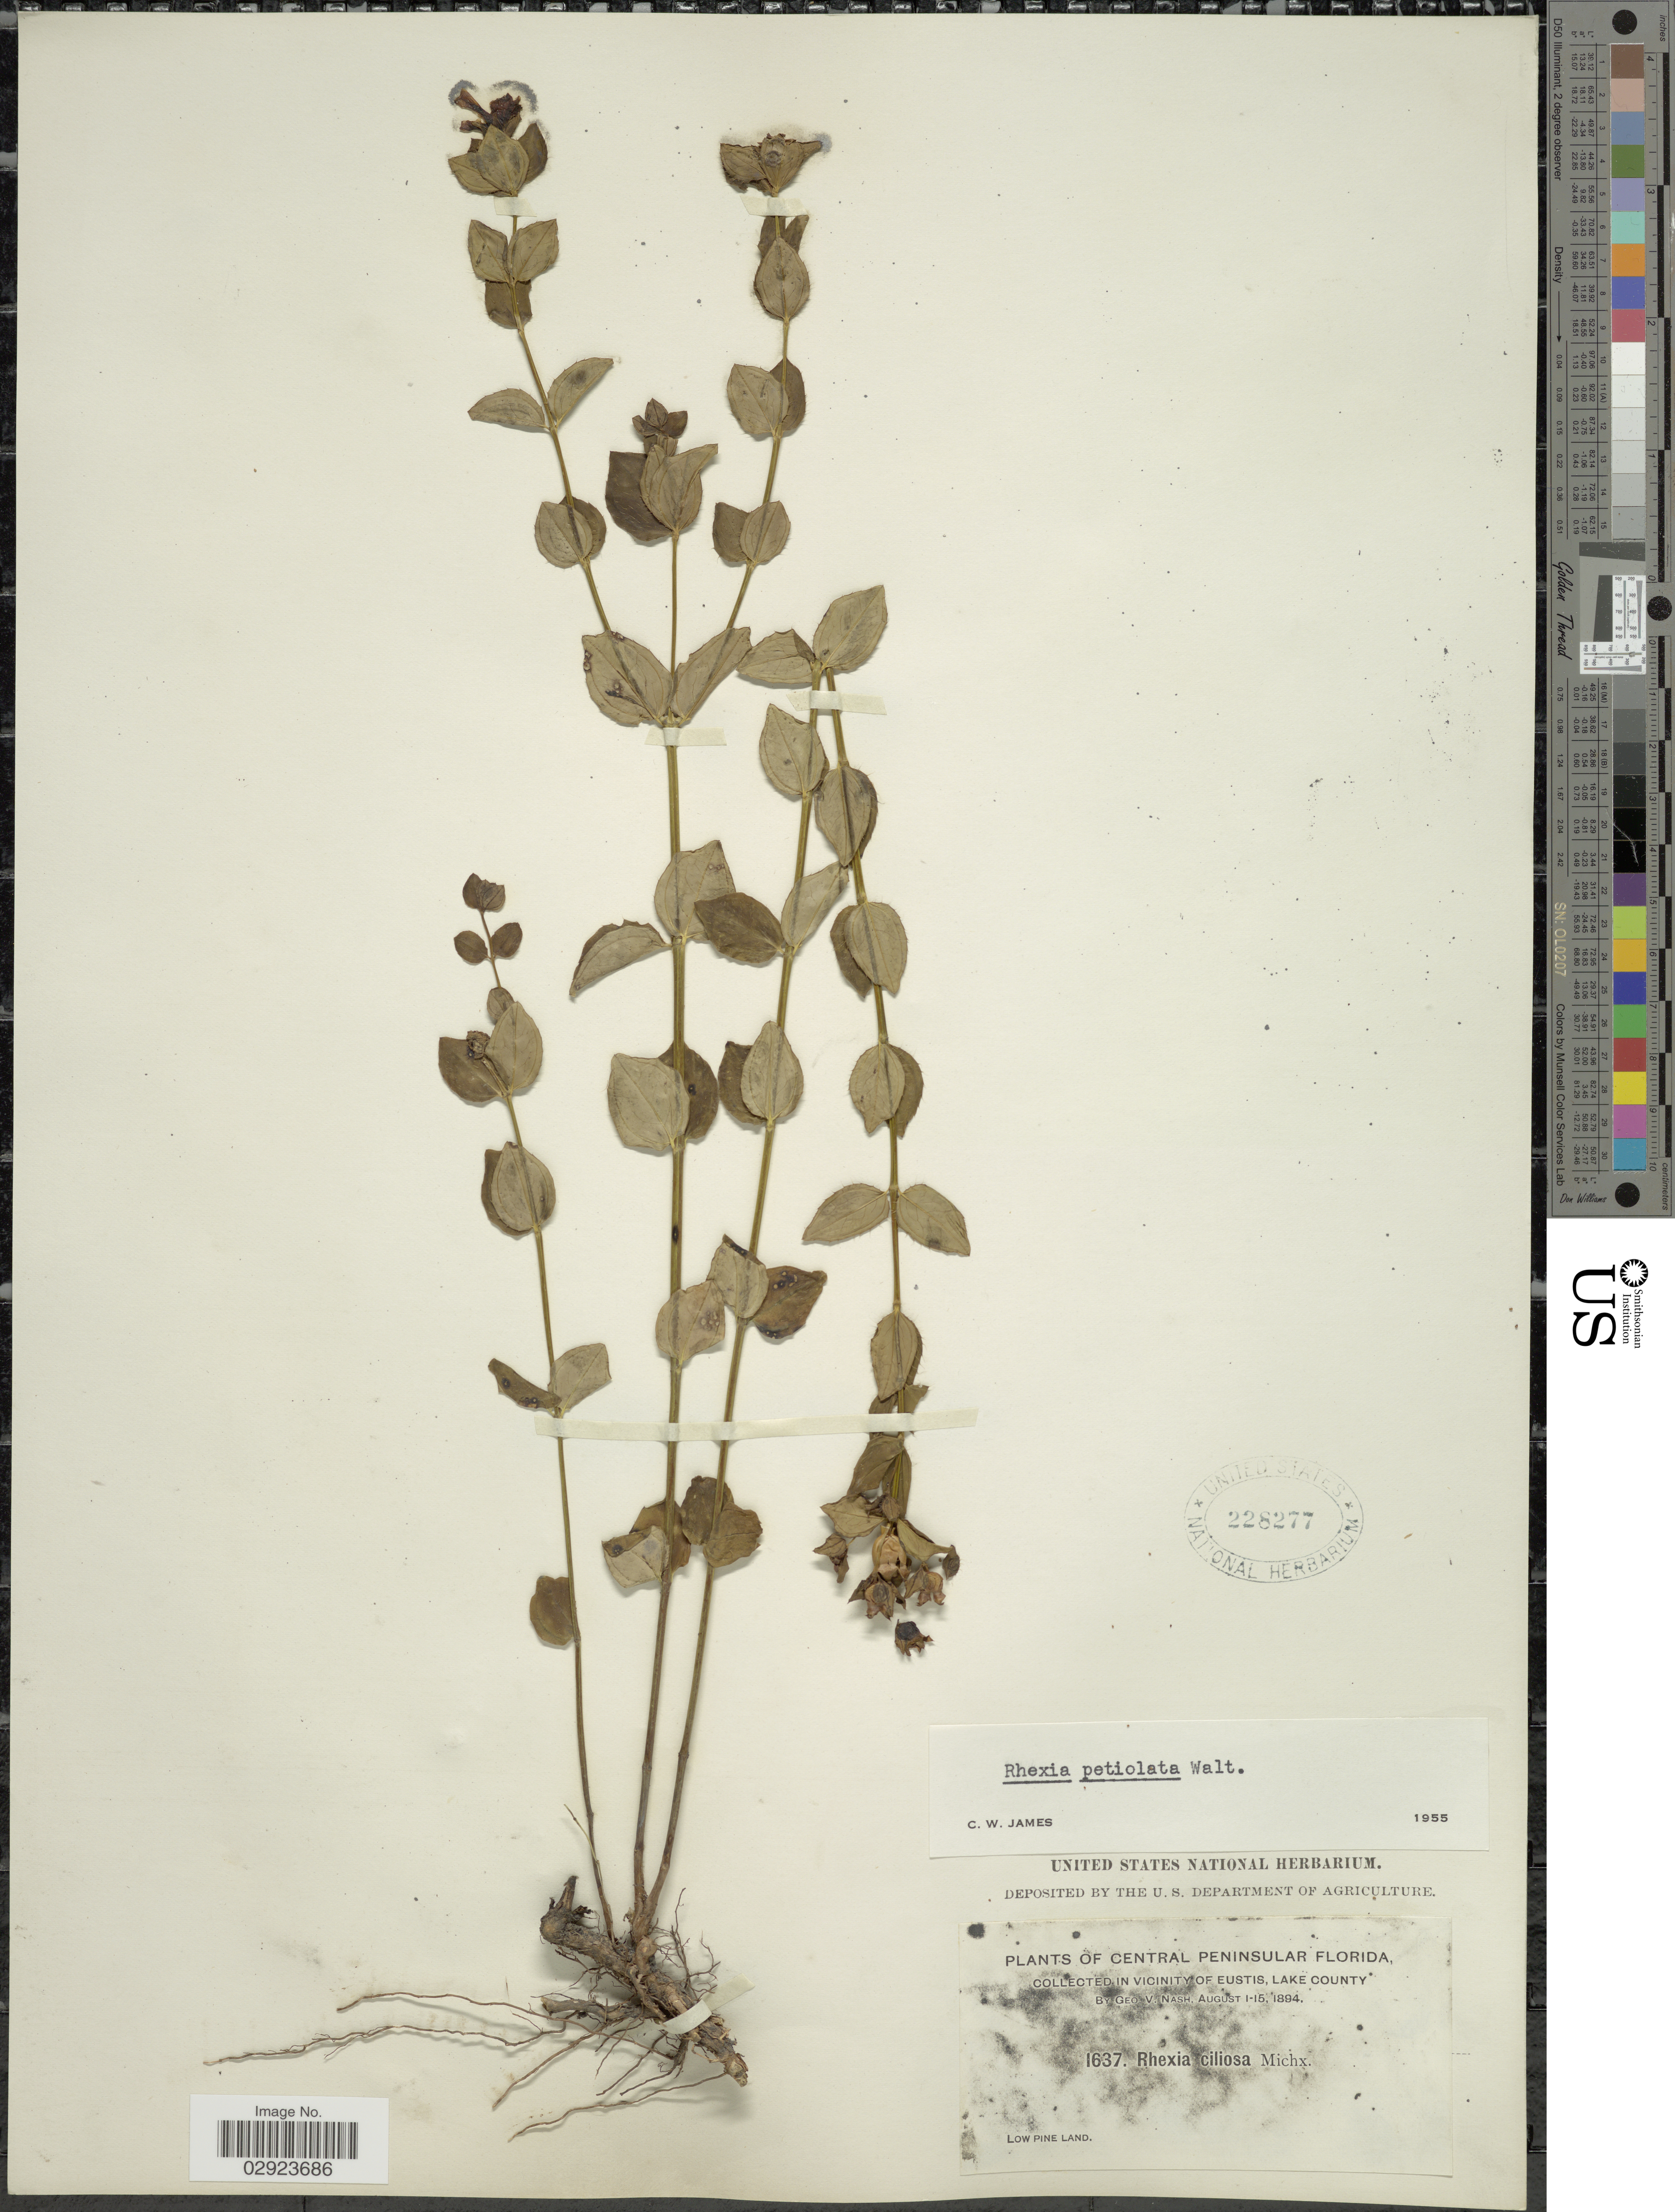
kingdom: Plantae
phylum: Tracheophyta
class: Magnoliopsida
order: Myrtales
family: Melastomataceae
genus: Rhexia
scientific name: Rhexia petiolata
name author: Walter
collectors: G. V. Nash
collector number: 1637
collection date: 1894-08-01/1894-08-15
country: United States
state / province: Florida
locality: Central Peninsular Florida. In vicinity of Eustis, Lake County.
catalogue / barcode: US 228277